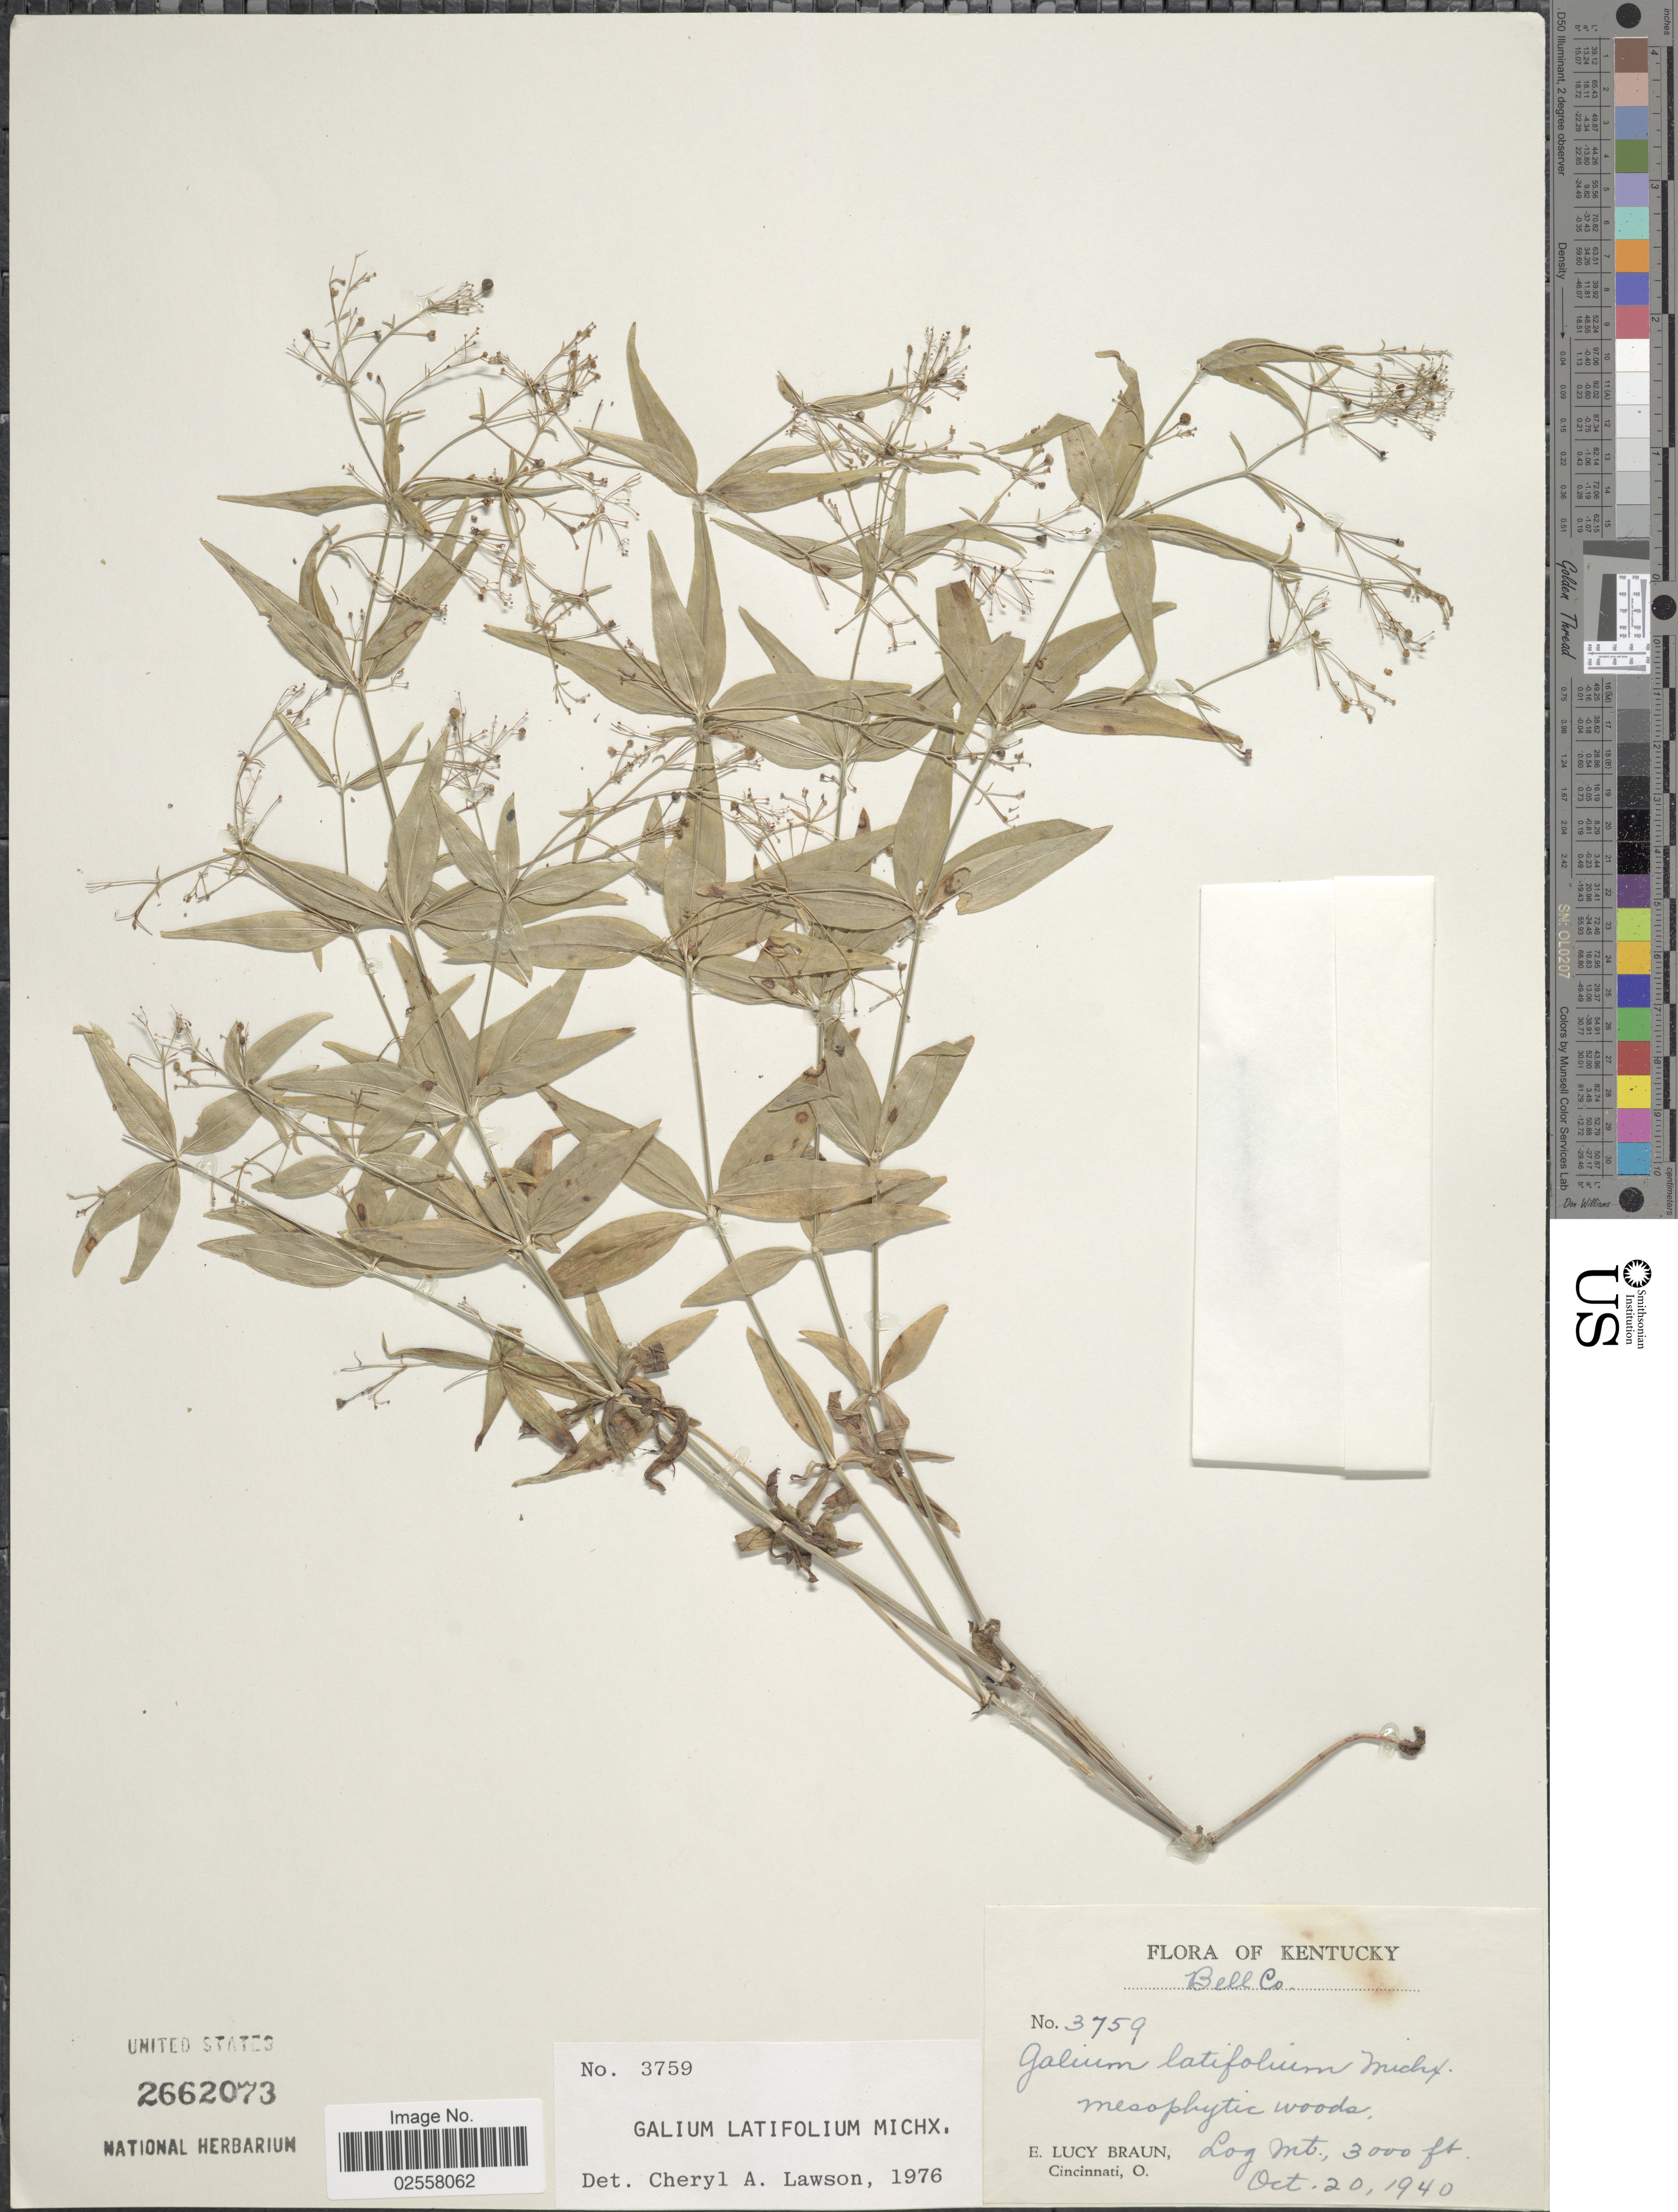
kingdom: Plantae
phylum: Tracheophyta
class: Magnoliopsida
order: Gentianales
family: Rubiaceae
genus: Galium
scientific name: Galium latifolium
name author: Michx.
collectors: E. L. Braun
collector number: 3759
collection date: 1940-10-20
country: United States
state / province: Kentucky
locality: Bell Co, Log Mt.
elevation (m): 914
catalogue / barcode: US 2662073